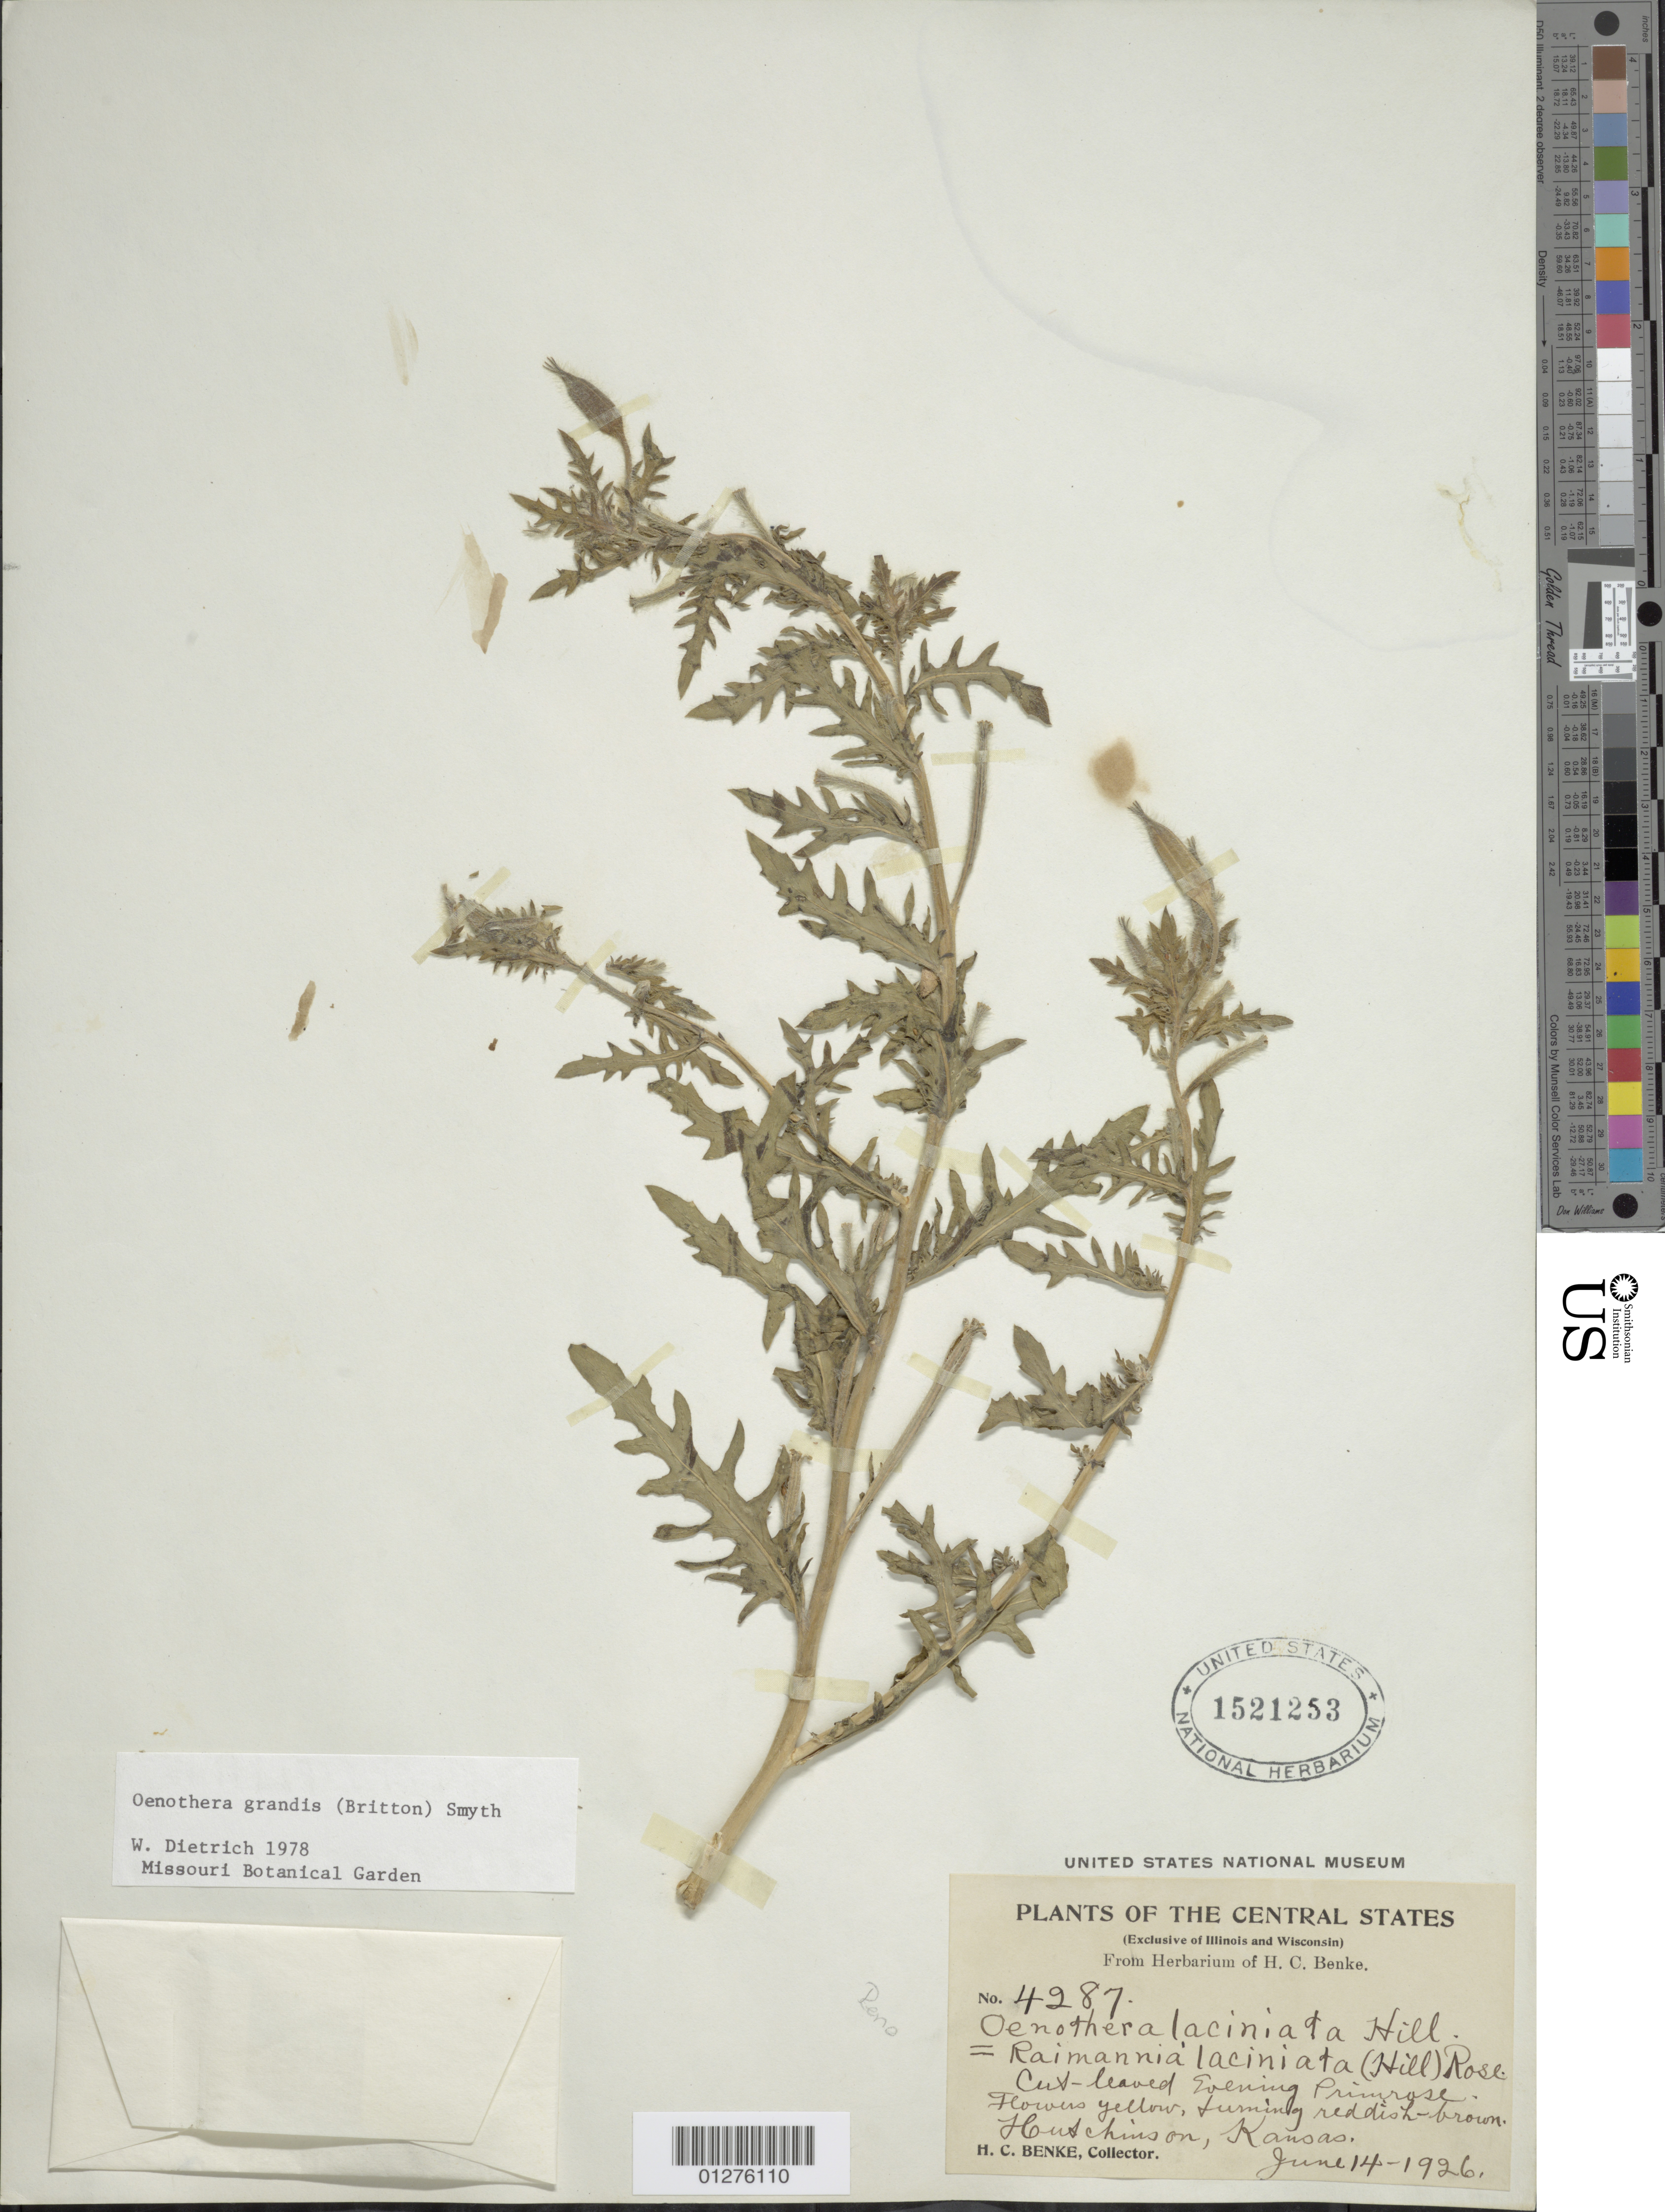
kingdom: Plantae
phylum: Tracheophyta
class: Magnoliopsida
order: Myrtales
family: Onagraceae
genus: Oenothera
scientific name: Oenothera grandis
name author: (Britton) Smyth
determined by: Dietrich, W.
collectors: H. Benke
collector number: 4287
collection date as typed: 10 Jun 1926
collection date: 1926-06-10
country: United States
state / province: Kansas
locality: Minneapolis.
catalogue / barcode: US 1521253